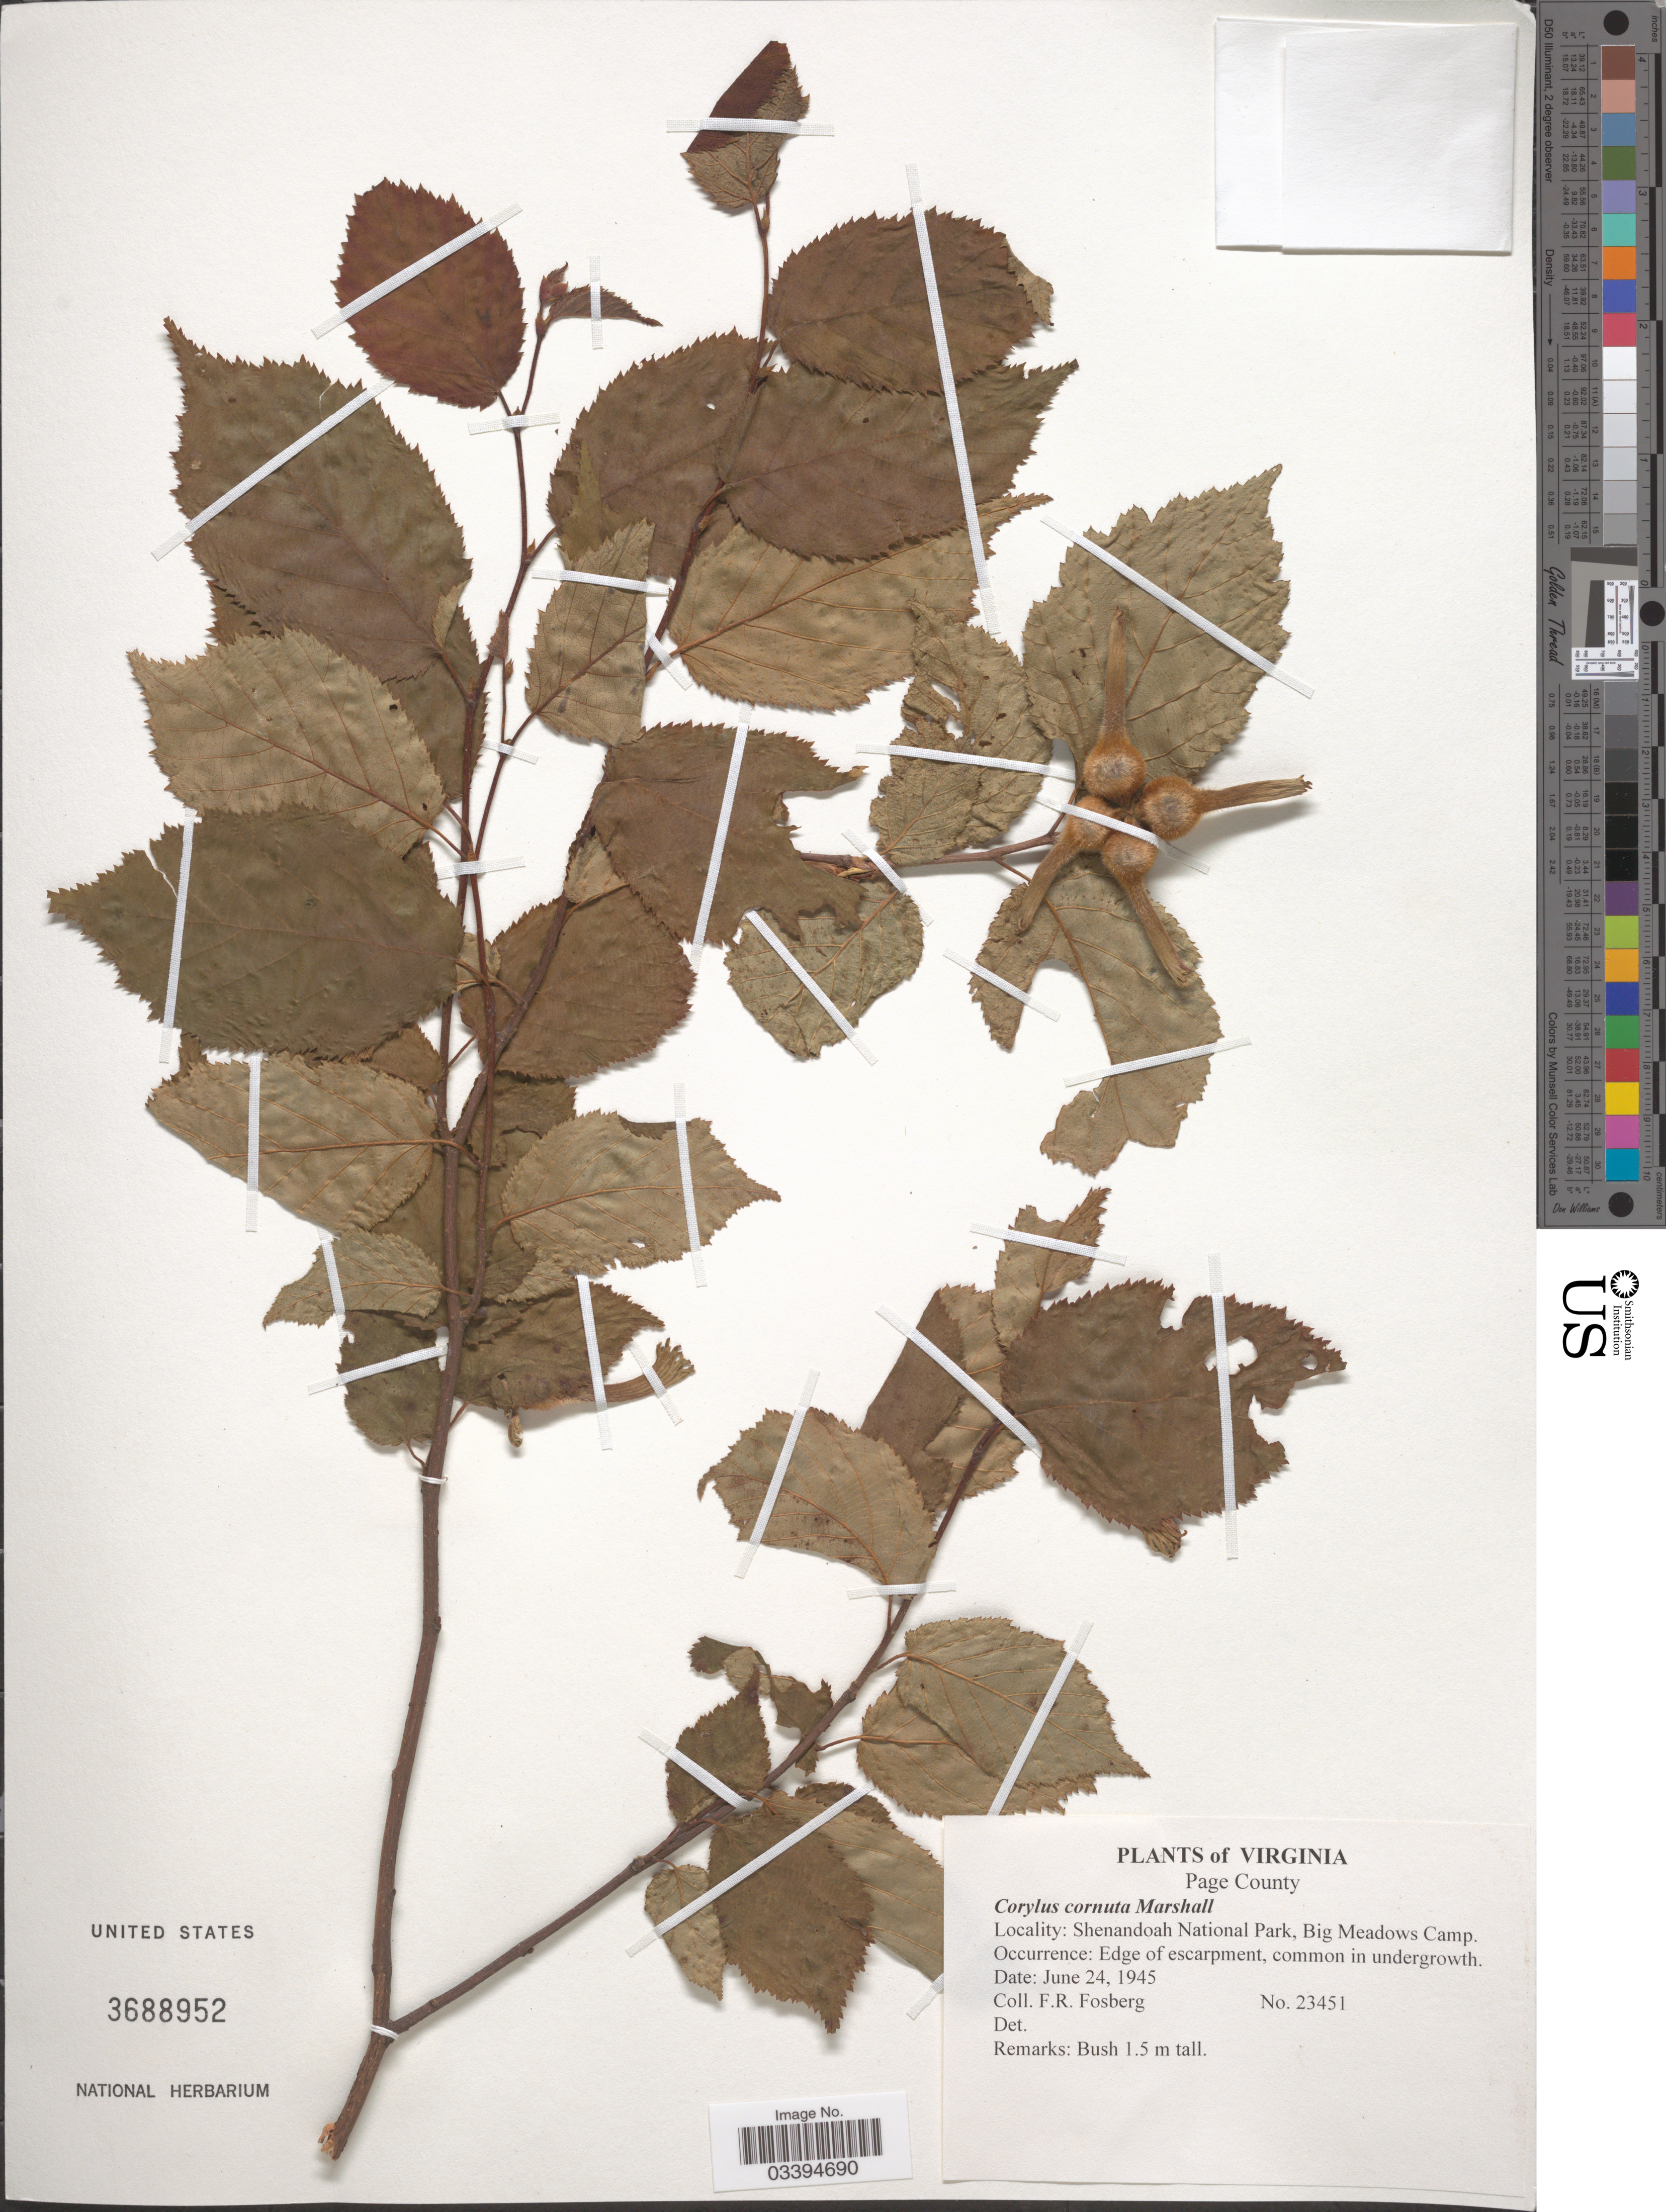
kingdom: Plantae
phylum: Tracheophyta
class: Magnoliopsida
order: Fagales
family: Betulaceae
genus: Corylus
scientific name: Corylus cornuta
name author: Marshall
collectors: F. R. Fosberg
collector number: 23451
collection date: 1945-06-24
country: United States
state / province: Virginia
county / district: Page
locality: Shenandoah National Park, Big Meadows Camp.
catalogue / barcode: US 3688952